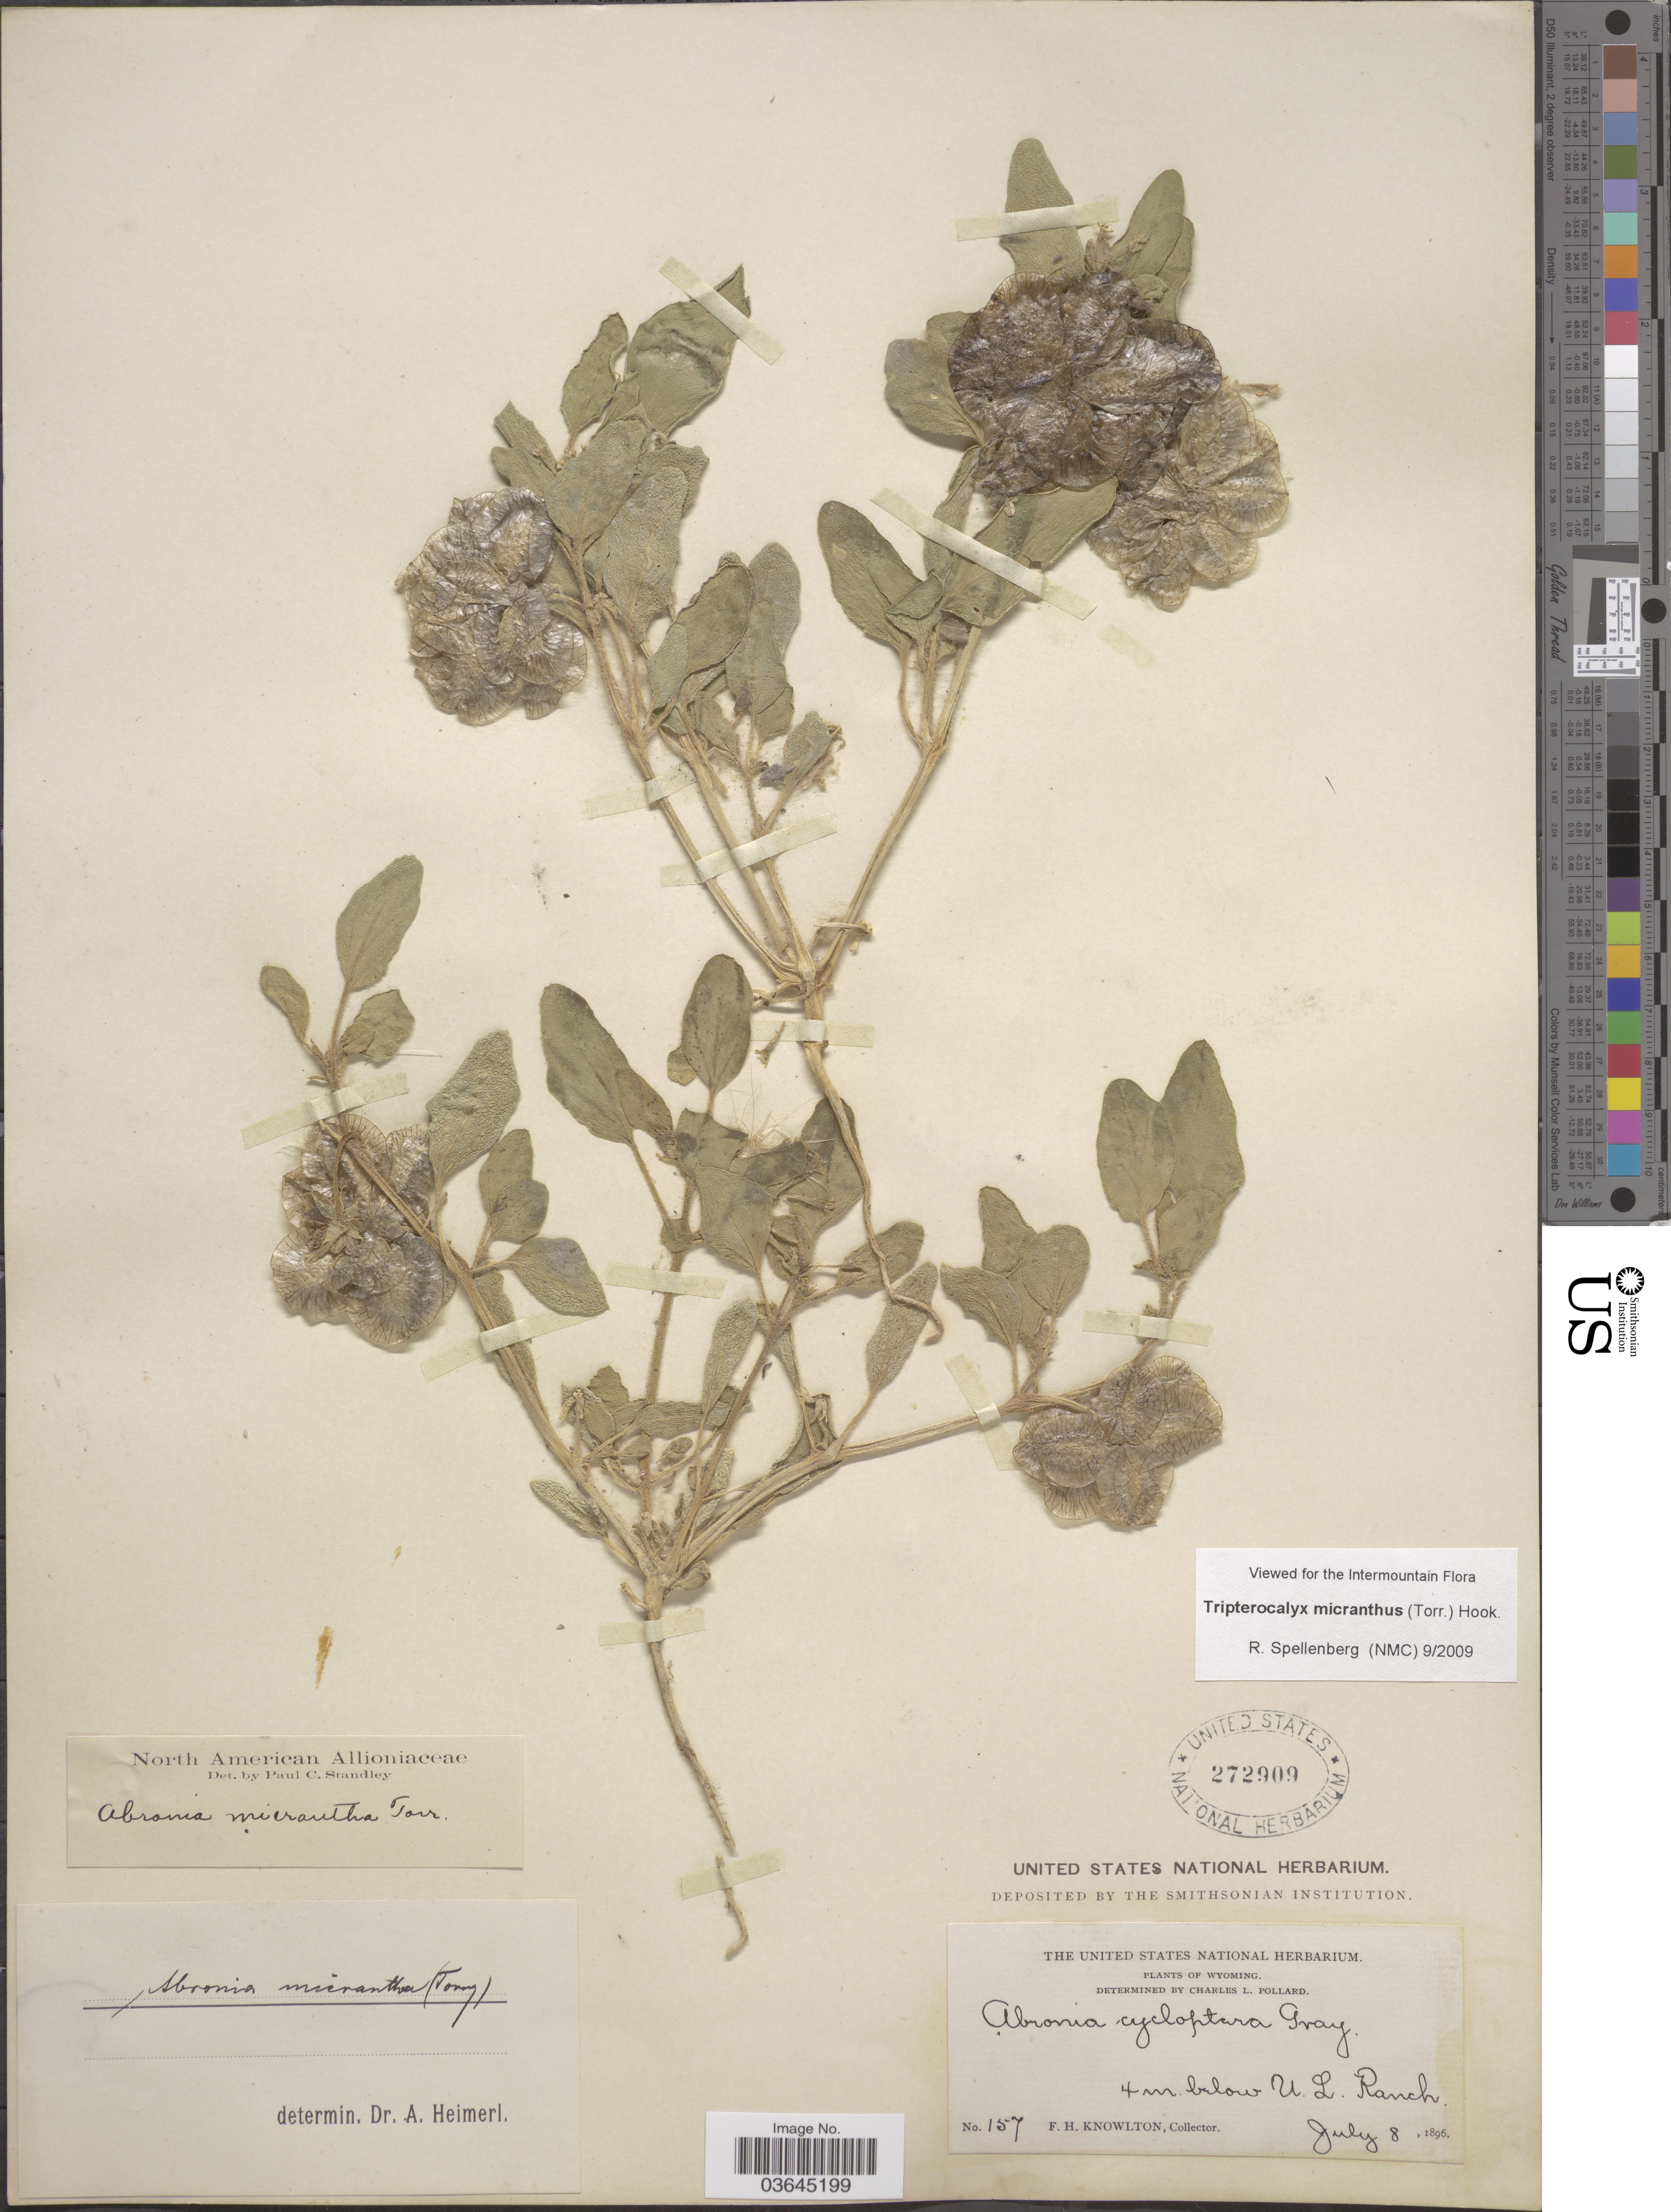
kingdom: Plantae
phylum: Tracheophyta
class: Magnoliopsida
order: Caryophyllales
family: Nyctaginaceae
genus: Tripterocalyx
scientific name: Tripterocalyx micranthus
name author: (Torr.) Hook.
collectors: F. H. Knowlton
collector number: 157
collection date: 1896-07-08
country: United States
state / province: Wyoming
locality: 4 m. below U. L. Ranch.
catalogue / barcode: US 272909